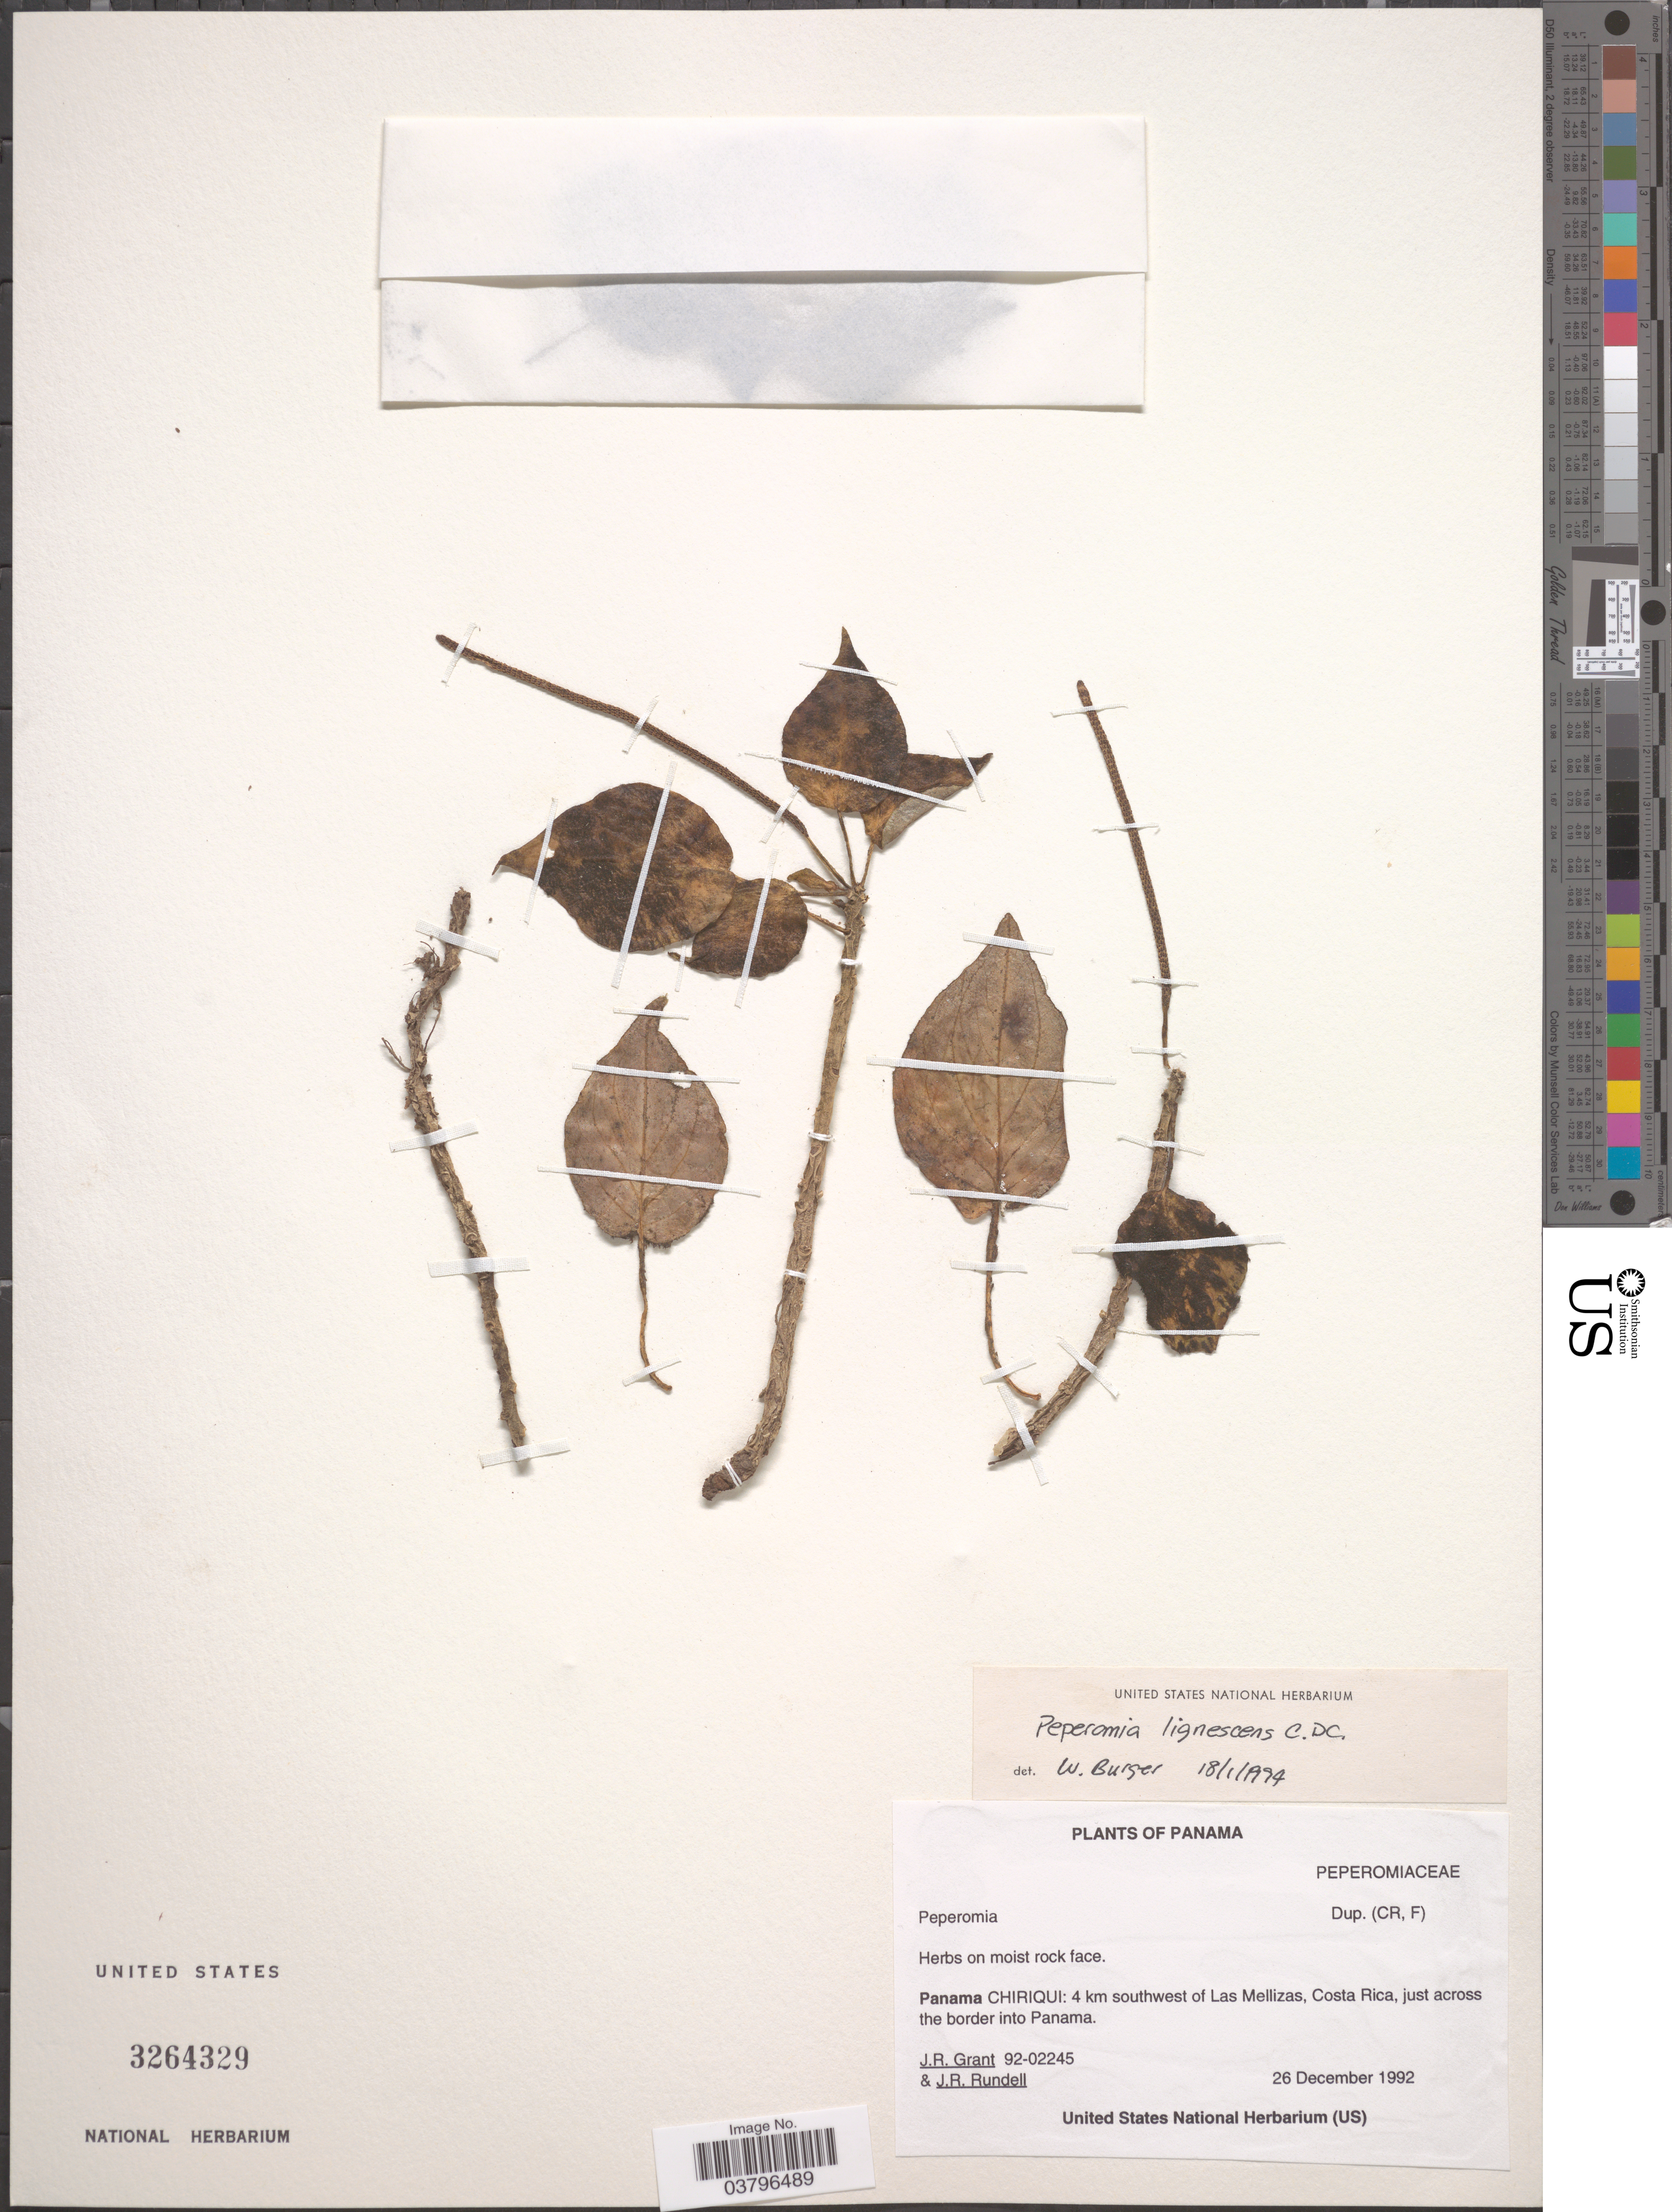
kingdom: Plantae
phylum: Tracheophyta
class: Magnoliopsida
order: Piperales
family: Piperaceae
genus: Peperomia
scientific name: Peperomia lignescens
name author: C. DC.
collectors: J. Grant & J. R. Rundell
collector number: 92-02245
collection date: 1992-12-26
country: Panama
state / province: Chiriqui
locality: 4 km southwest of Las Mellizas, Costa Rica, just across the border into Panama.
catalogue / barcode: US 3264329